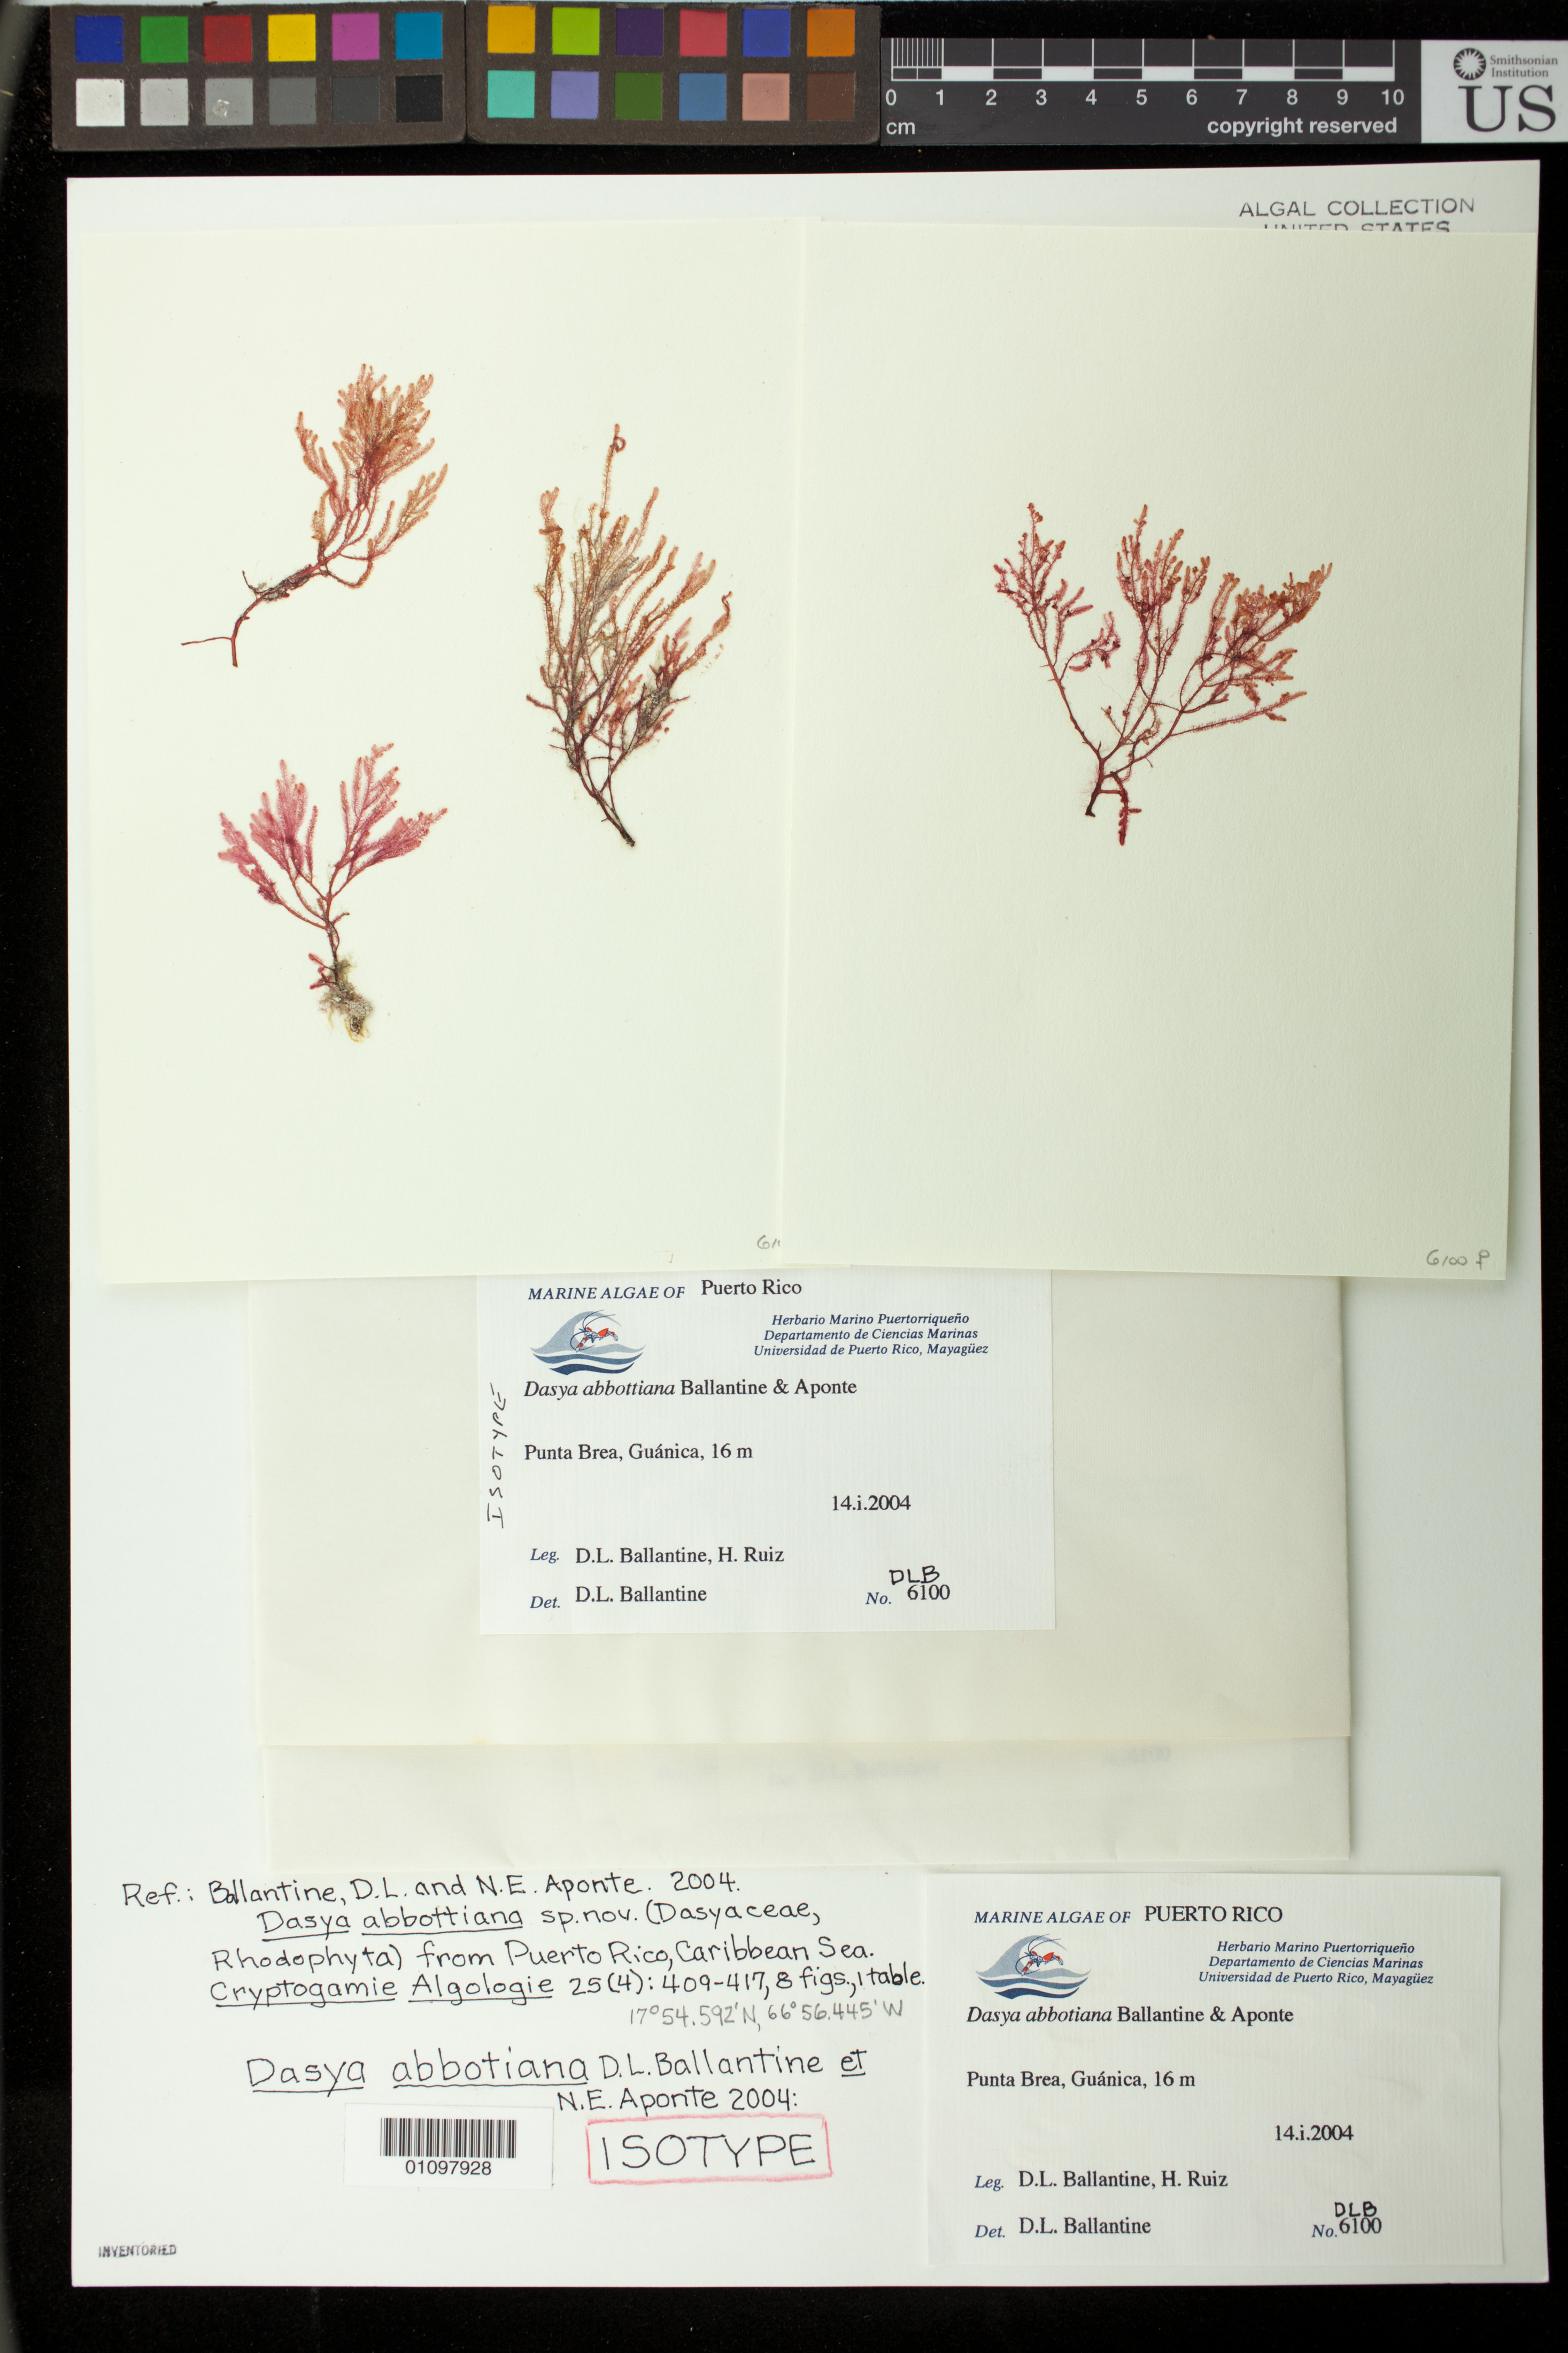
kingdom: Plantae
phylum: Rhodophyta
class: Florideophyceae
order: Ceramiales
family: Dasyaceae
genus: Dasya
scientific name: Dasya abbottiana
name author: D.L. Ballant. & N.E.Aponte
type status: Isotype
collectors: D.L. Ballantine & H. Ruiz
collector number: DLB 6100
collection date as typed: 14 Jan 2004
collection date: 2004-01-14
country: Puerto Rico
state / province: Guanica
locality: Seaward Punta Brea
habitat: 16 m.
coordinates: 17 54.592'N, 66 56.445'W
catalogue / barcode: US 218487